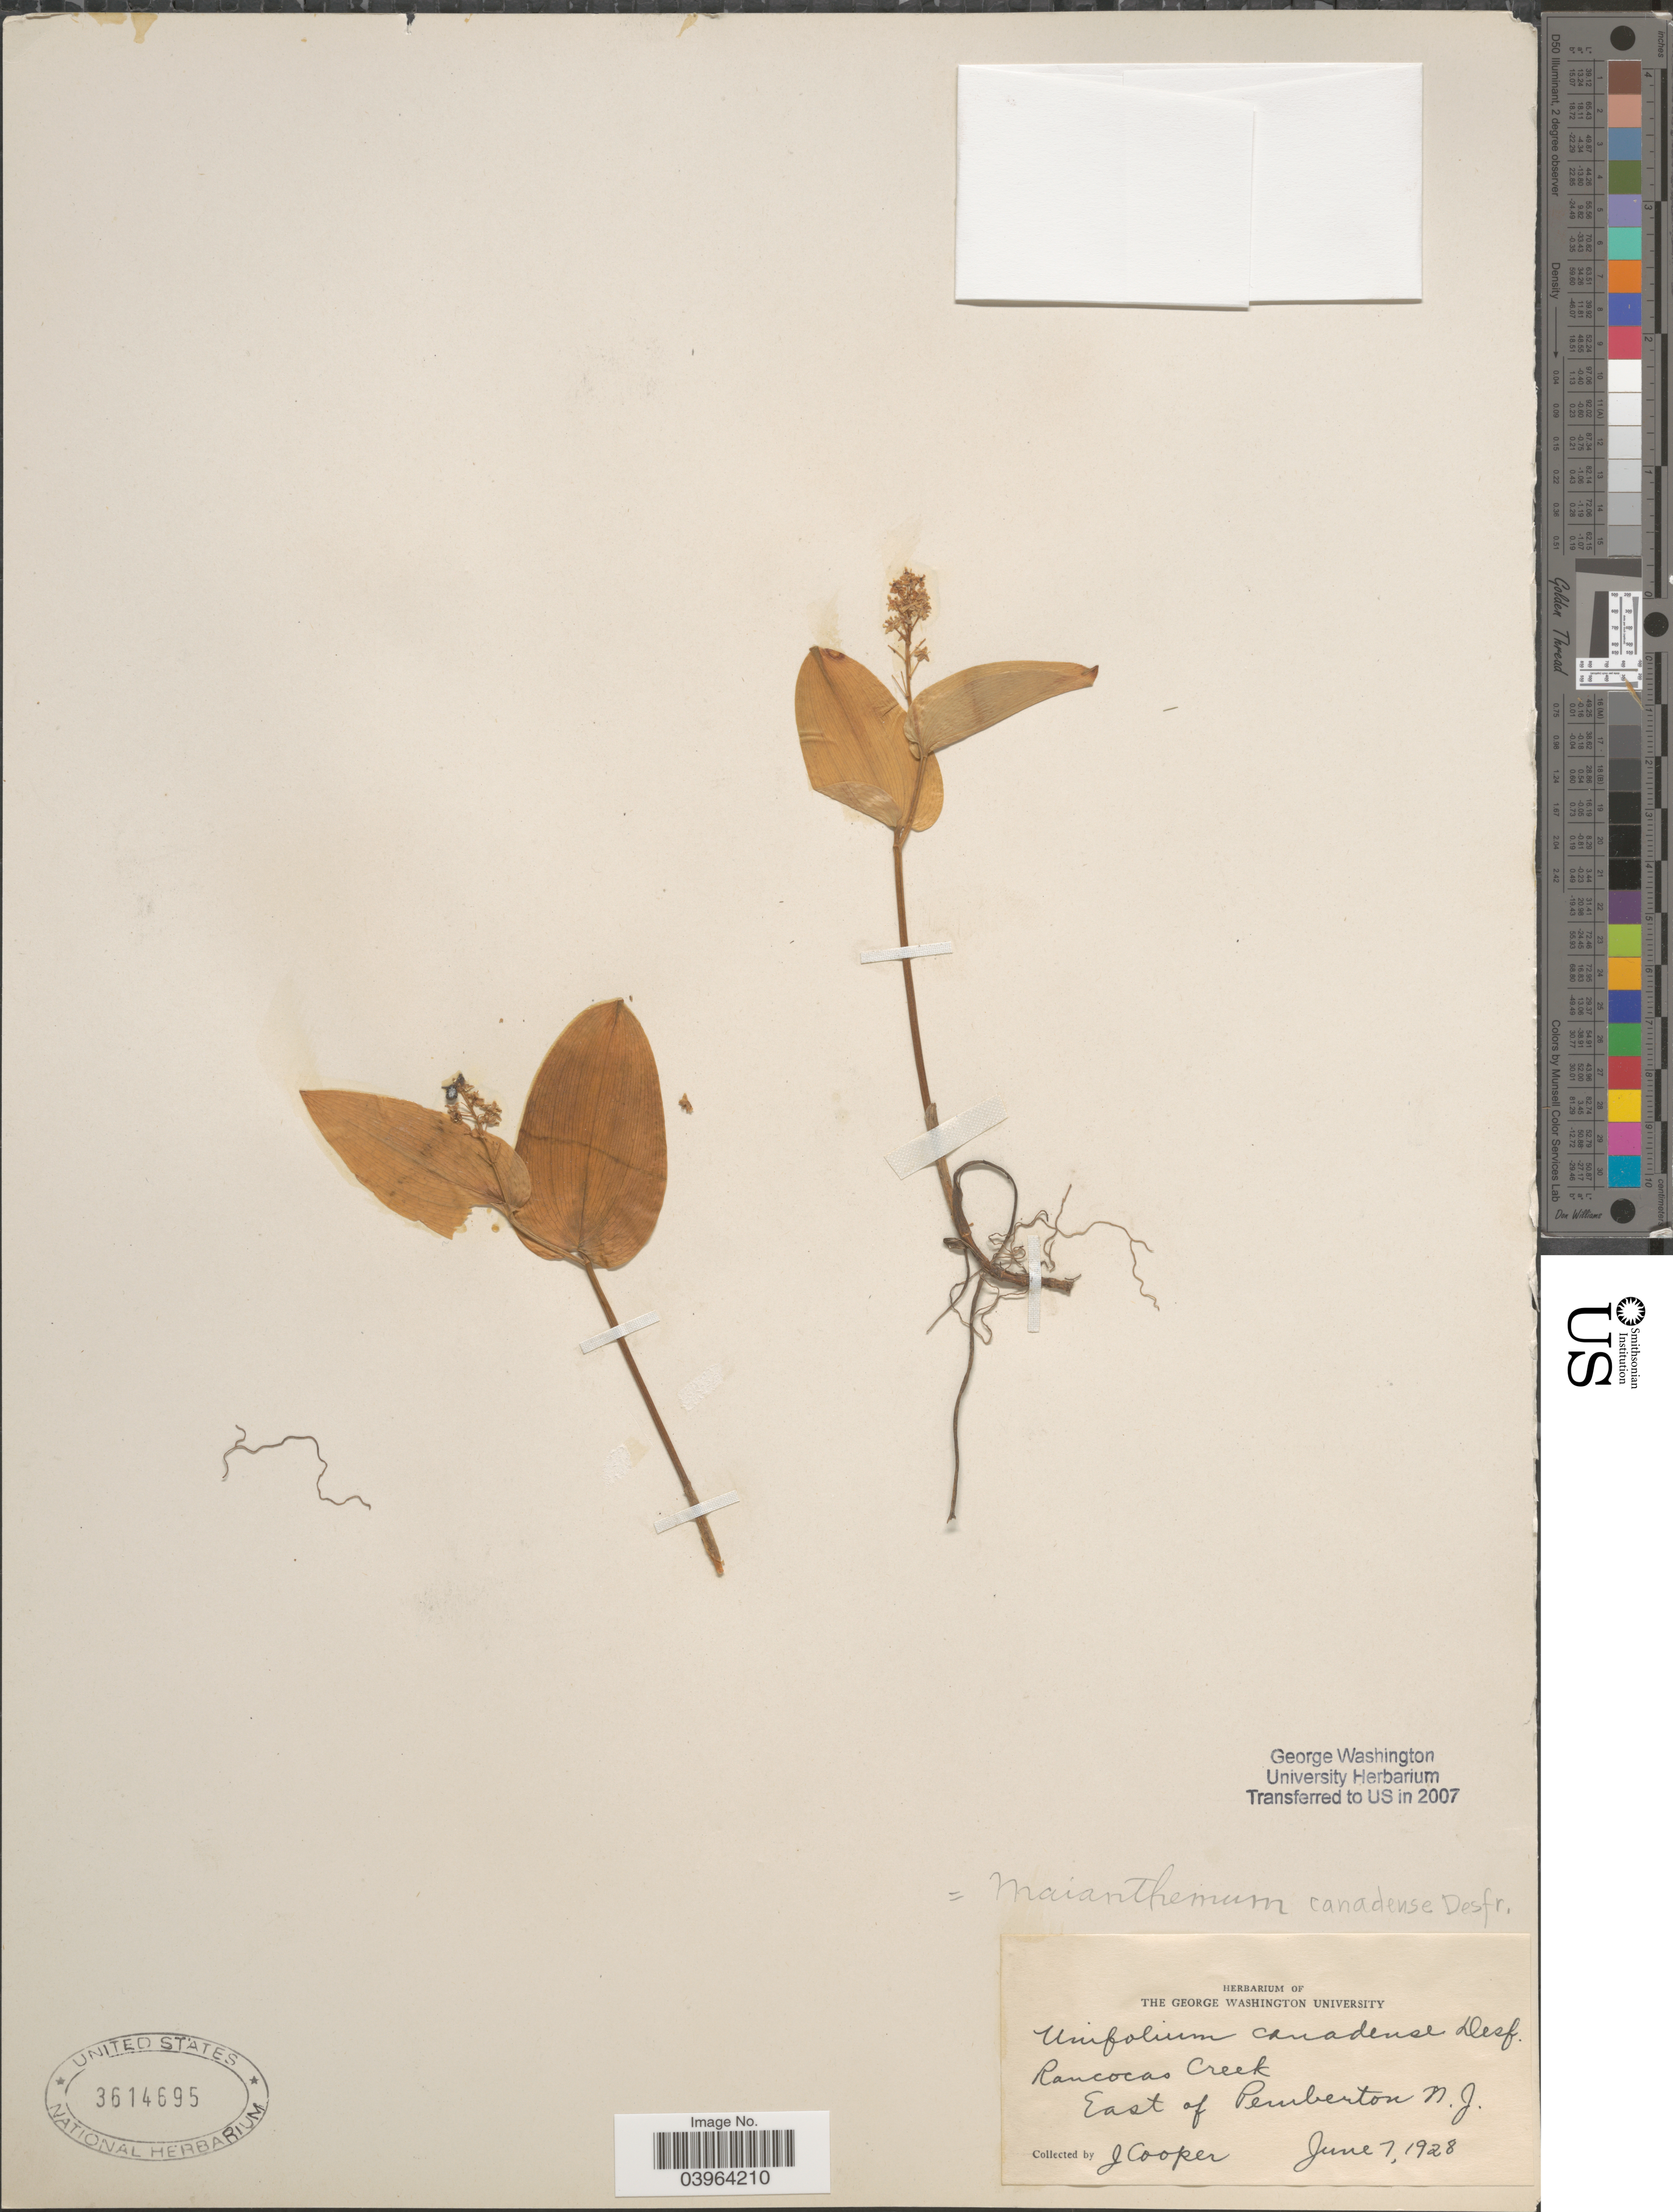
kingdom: Plantae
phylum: Tracheophyta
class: Liliopsida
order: Asparagales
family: Asparagaceae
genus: Maianthemum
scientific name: Maianthemum canadense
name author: Desf.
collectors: J. Cooper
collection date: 1928-06-07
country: United States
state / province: New Jersey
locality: Rancocas Creek. East of Pemberton.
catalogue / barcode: US 3614695